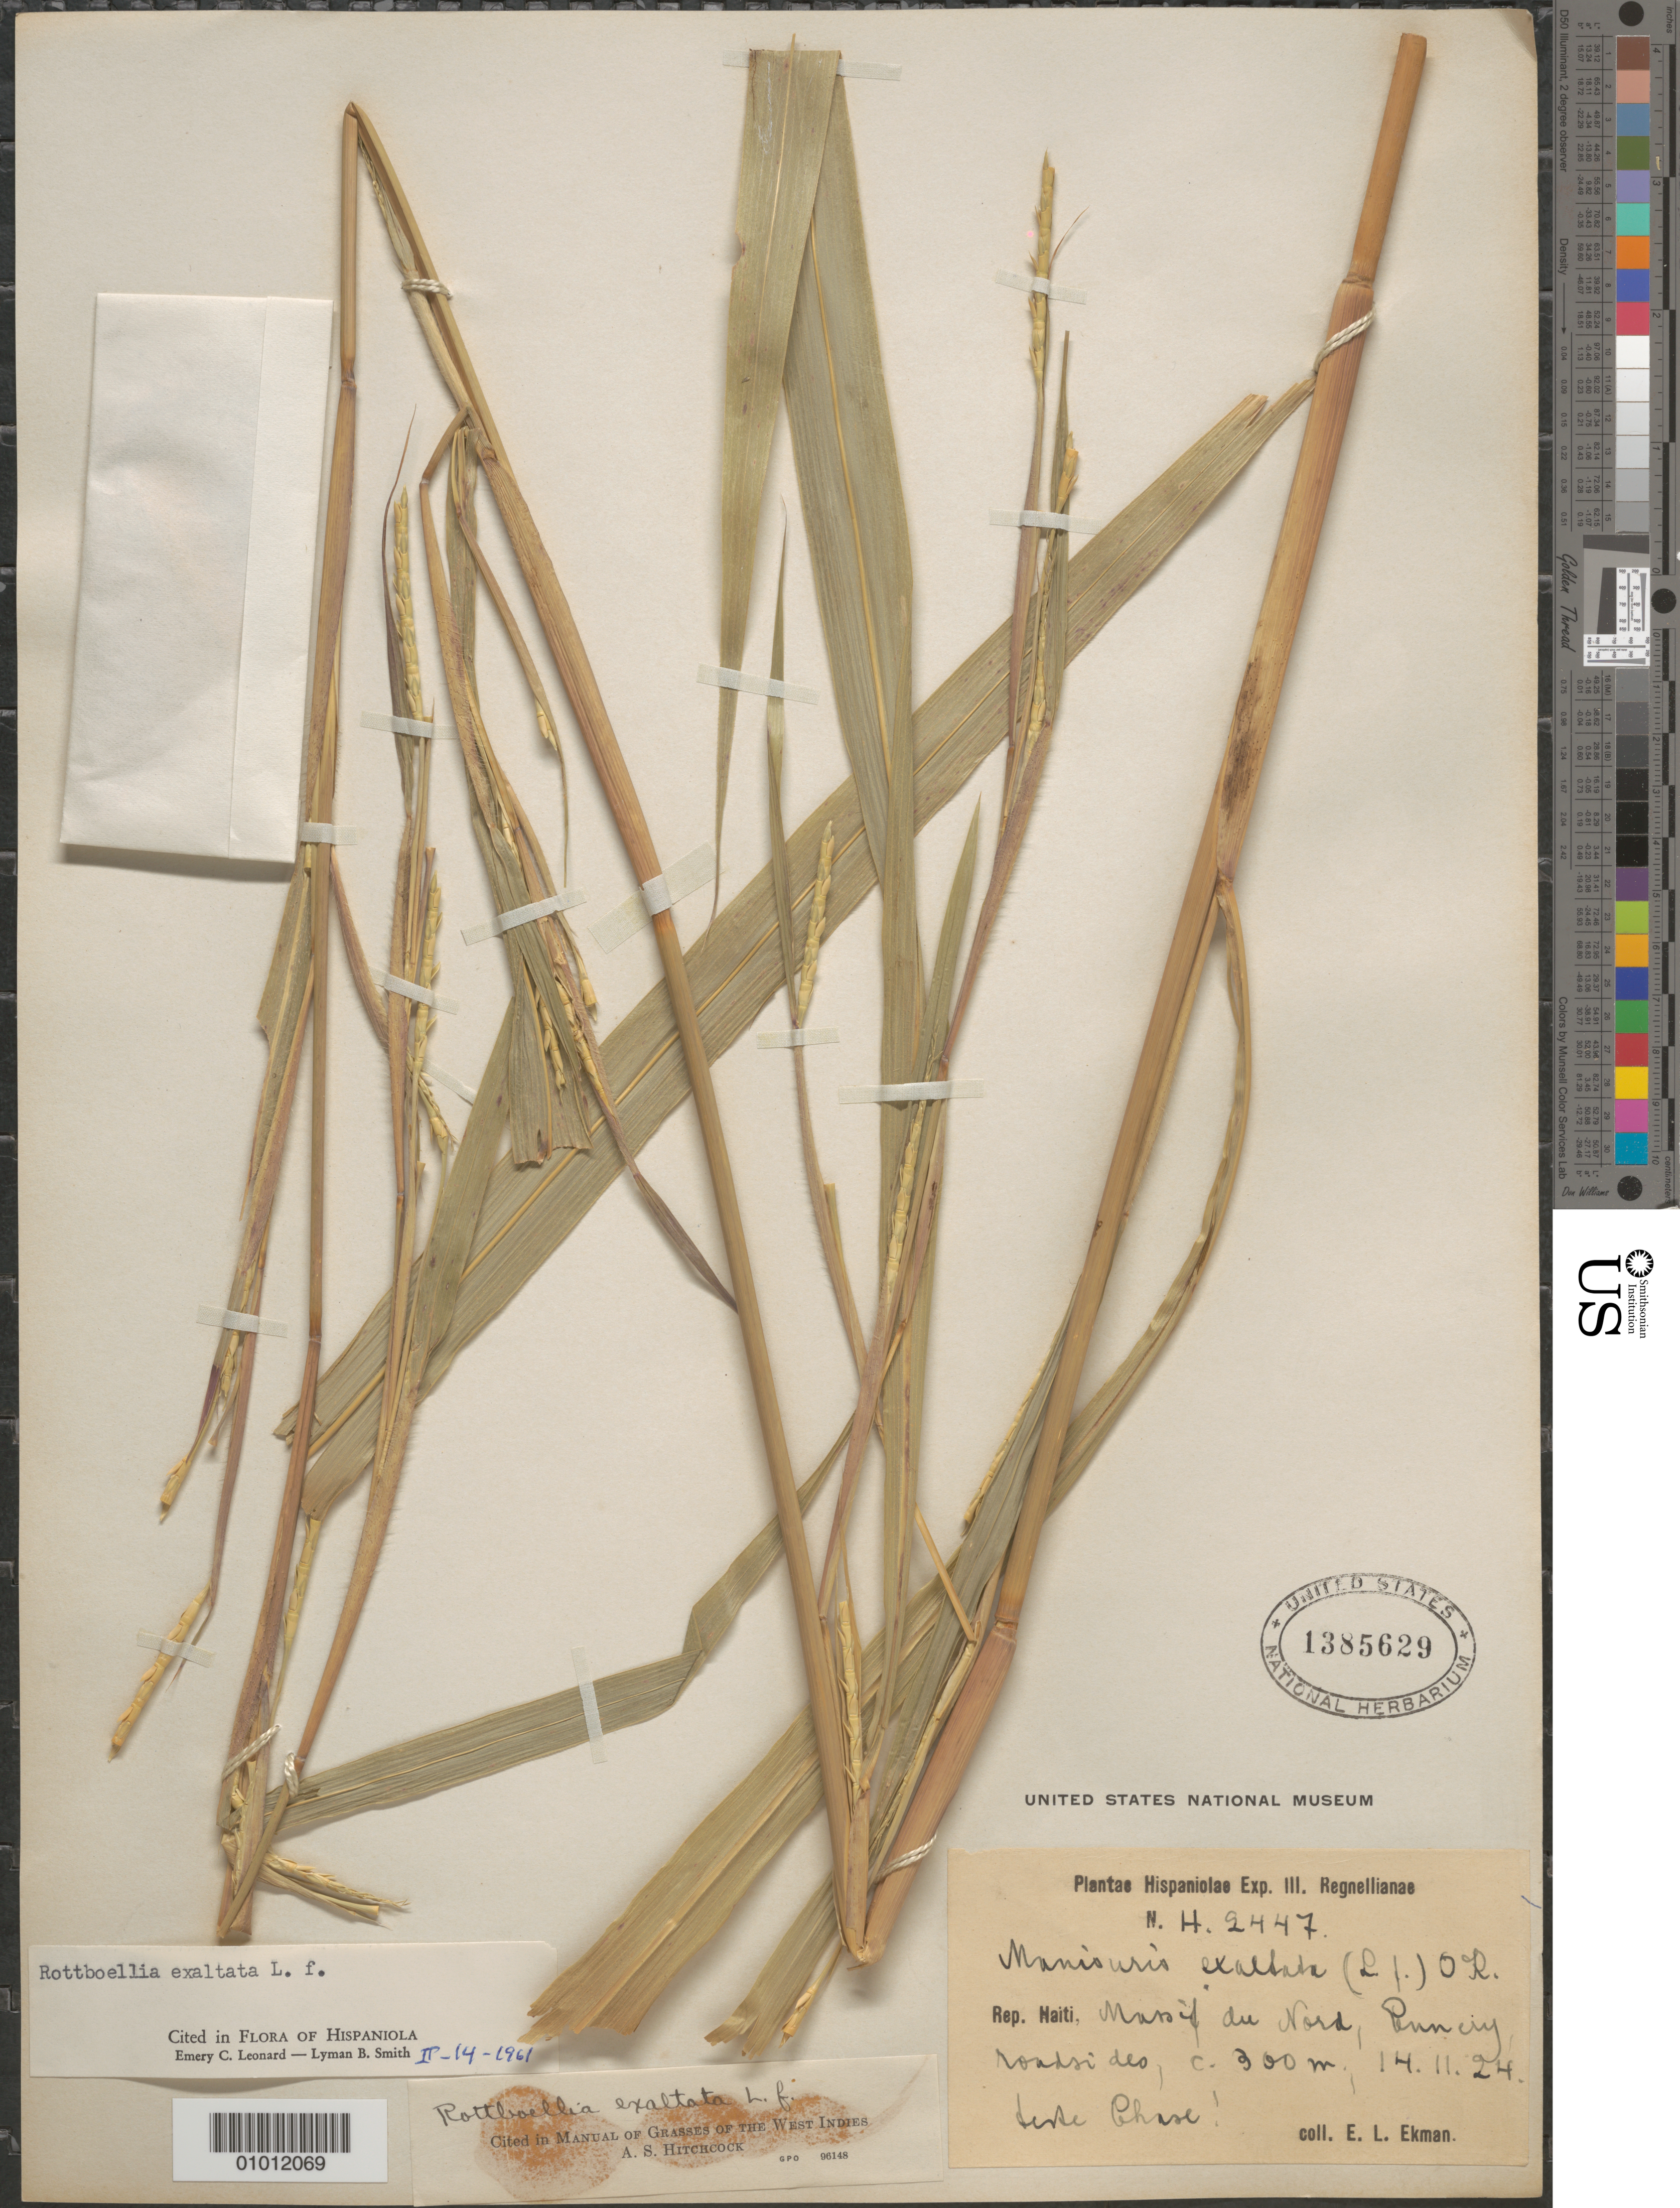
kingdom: Plantae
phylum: Tracheophyta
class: Liliopsida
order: Poales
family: Poaceae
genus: Rottboellia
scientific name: Rottboellia cochinchinensis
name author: (Lour.) Clayton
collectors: E. L. Ekman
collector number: H 2447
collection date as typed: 14 Nov 1924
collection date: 1924-11-14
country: Haiti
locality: Massif du Nord, Penneiy [sp] roadsides,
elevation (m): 300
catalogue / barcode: US 1385629